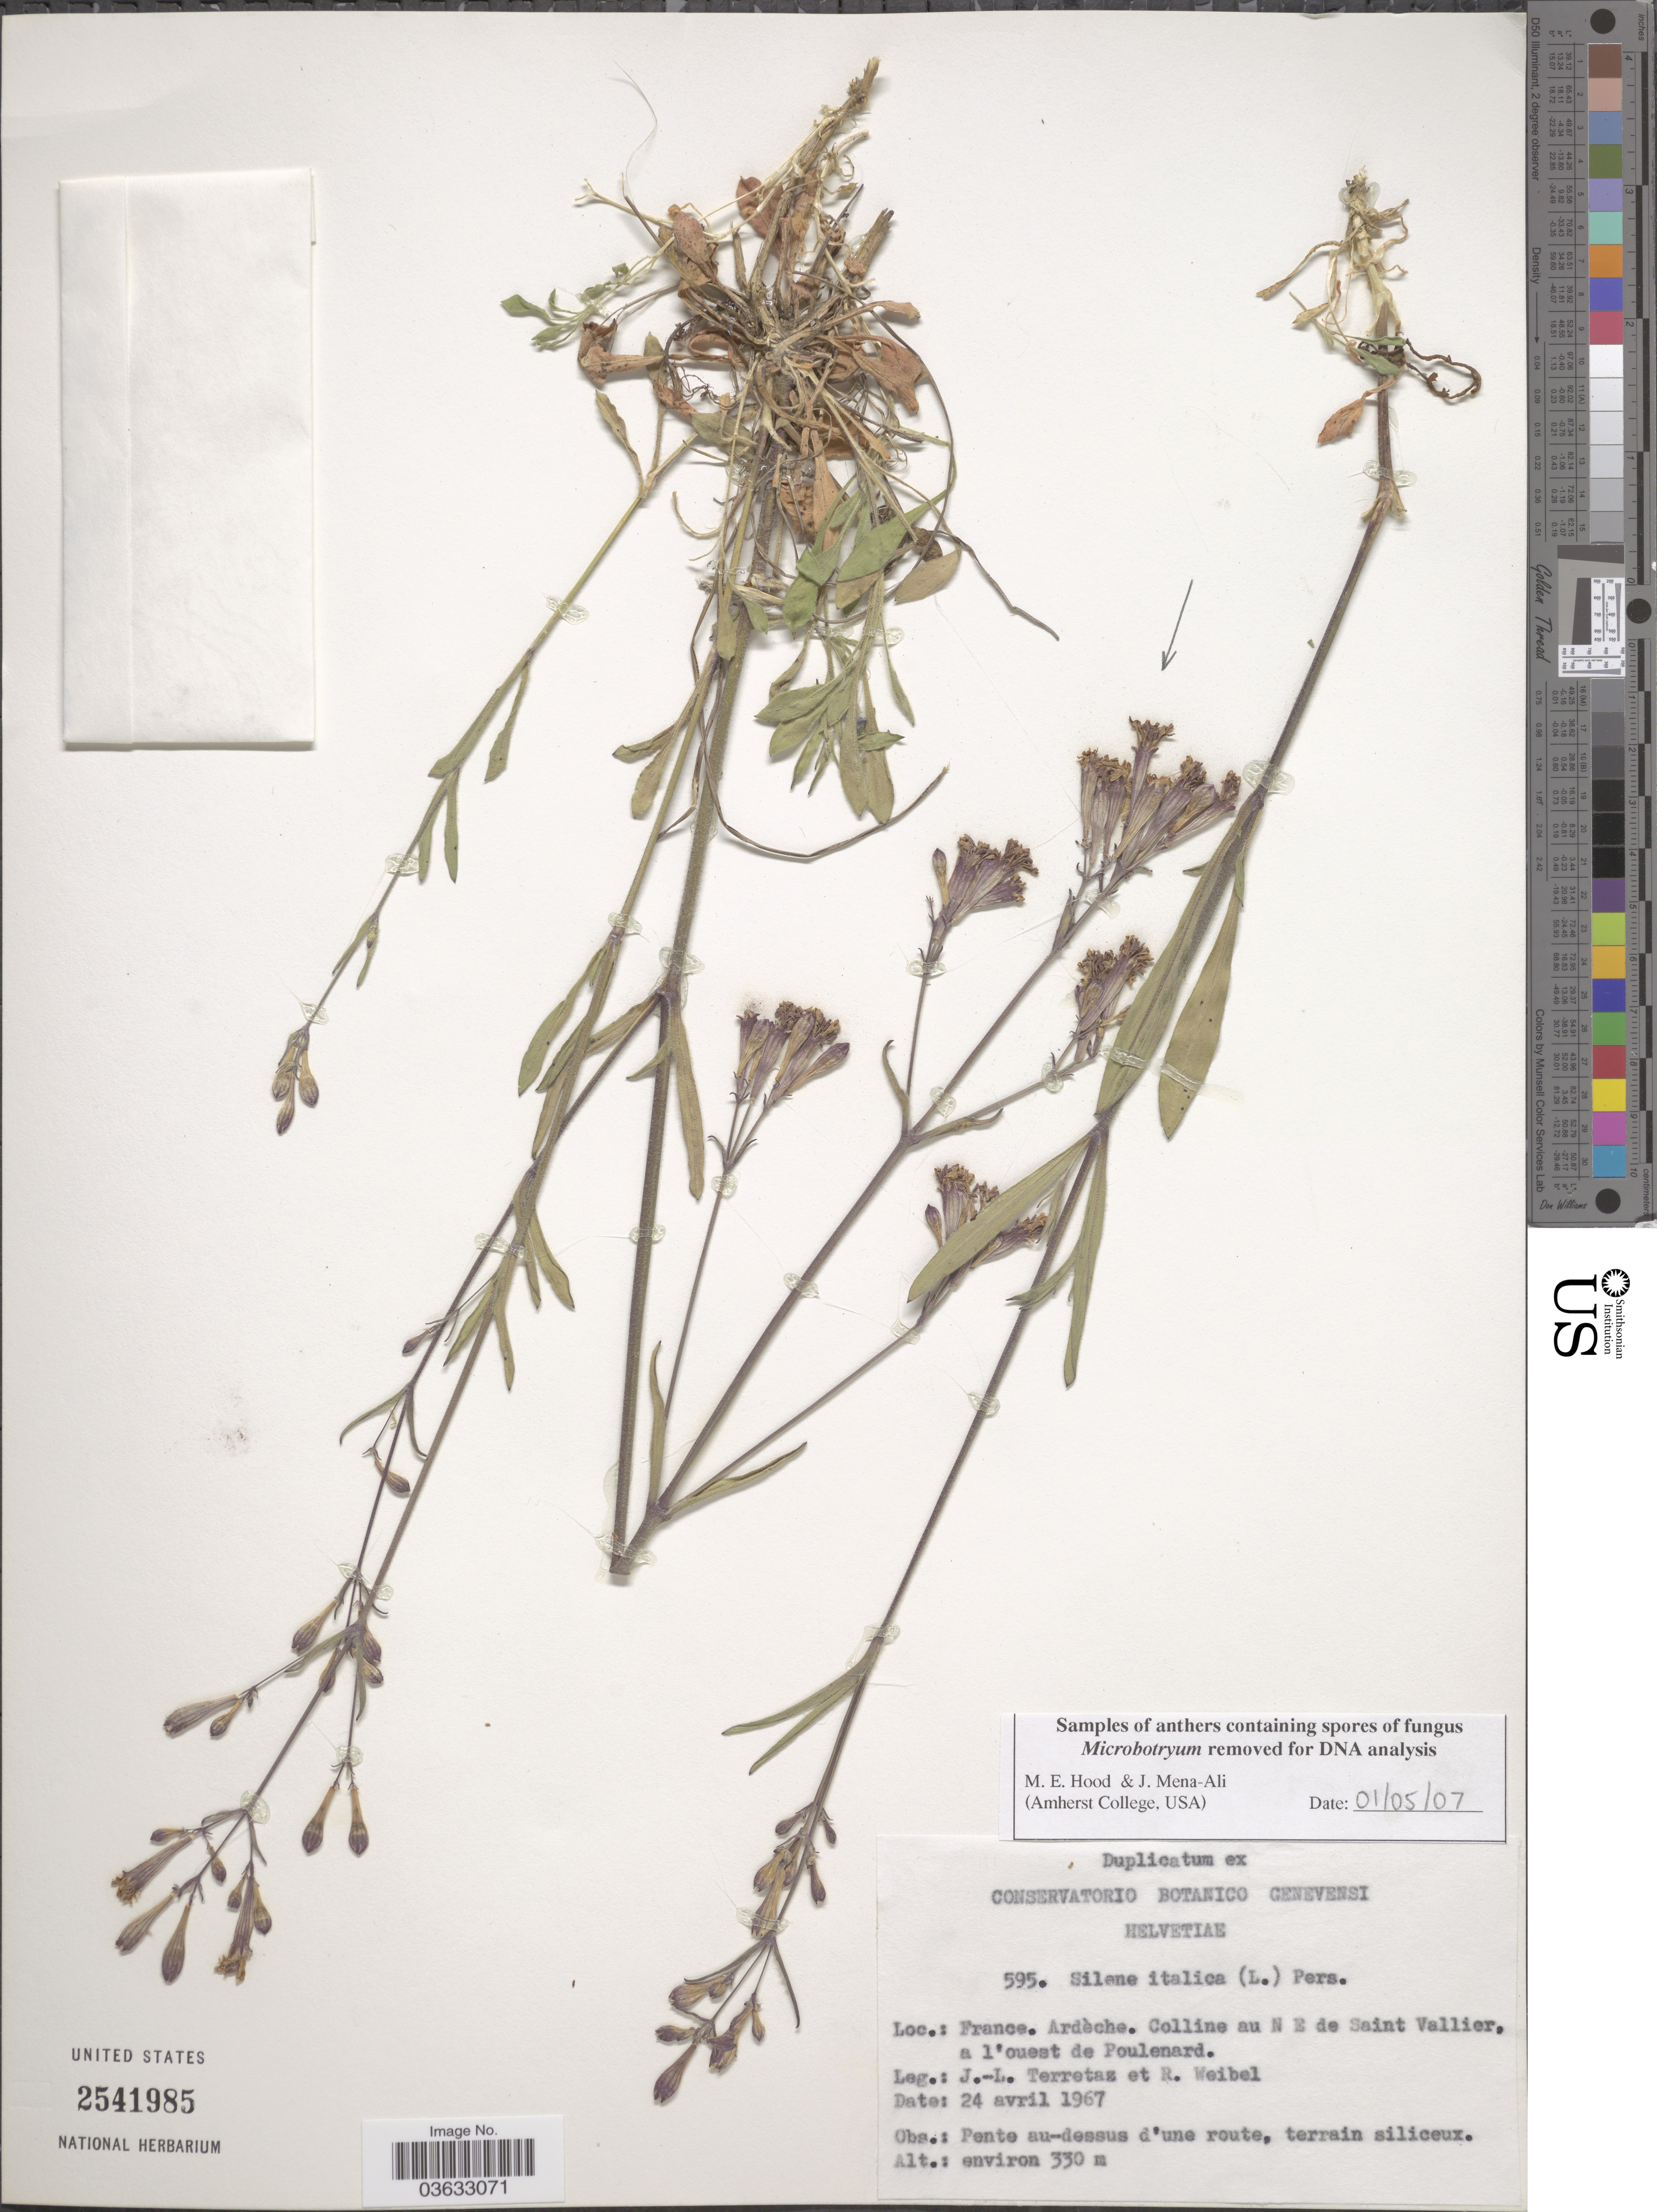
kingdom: Plantae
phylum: Tracheophyta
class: Magnoliopsida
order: Caryophyllales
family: Caryophyllaceae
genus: Silene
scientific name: Silene italica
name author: (L.) Pers.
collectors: J. Terretaz & R. Weibel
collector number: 595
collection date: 1967-04-24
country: France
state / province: Auvergne-Rhône-Alpes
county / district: Ardèche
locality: Ardèche. Collins au N E de Saint Vallier, a l'ouest de Poulenard.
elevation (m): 330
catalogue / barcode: US 2541985